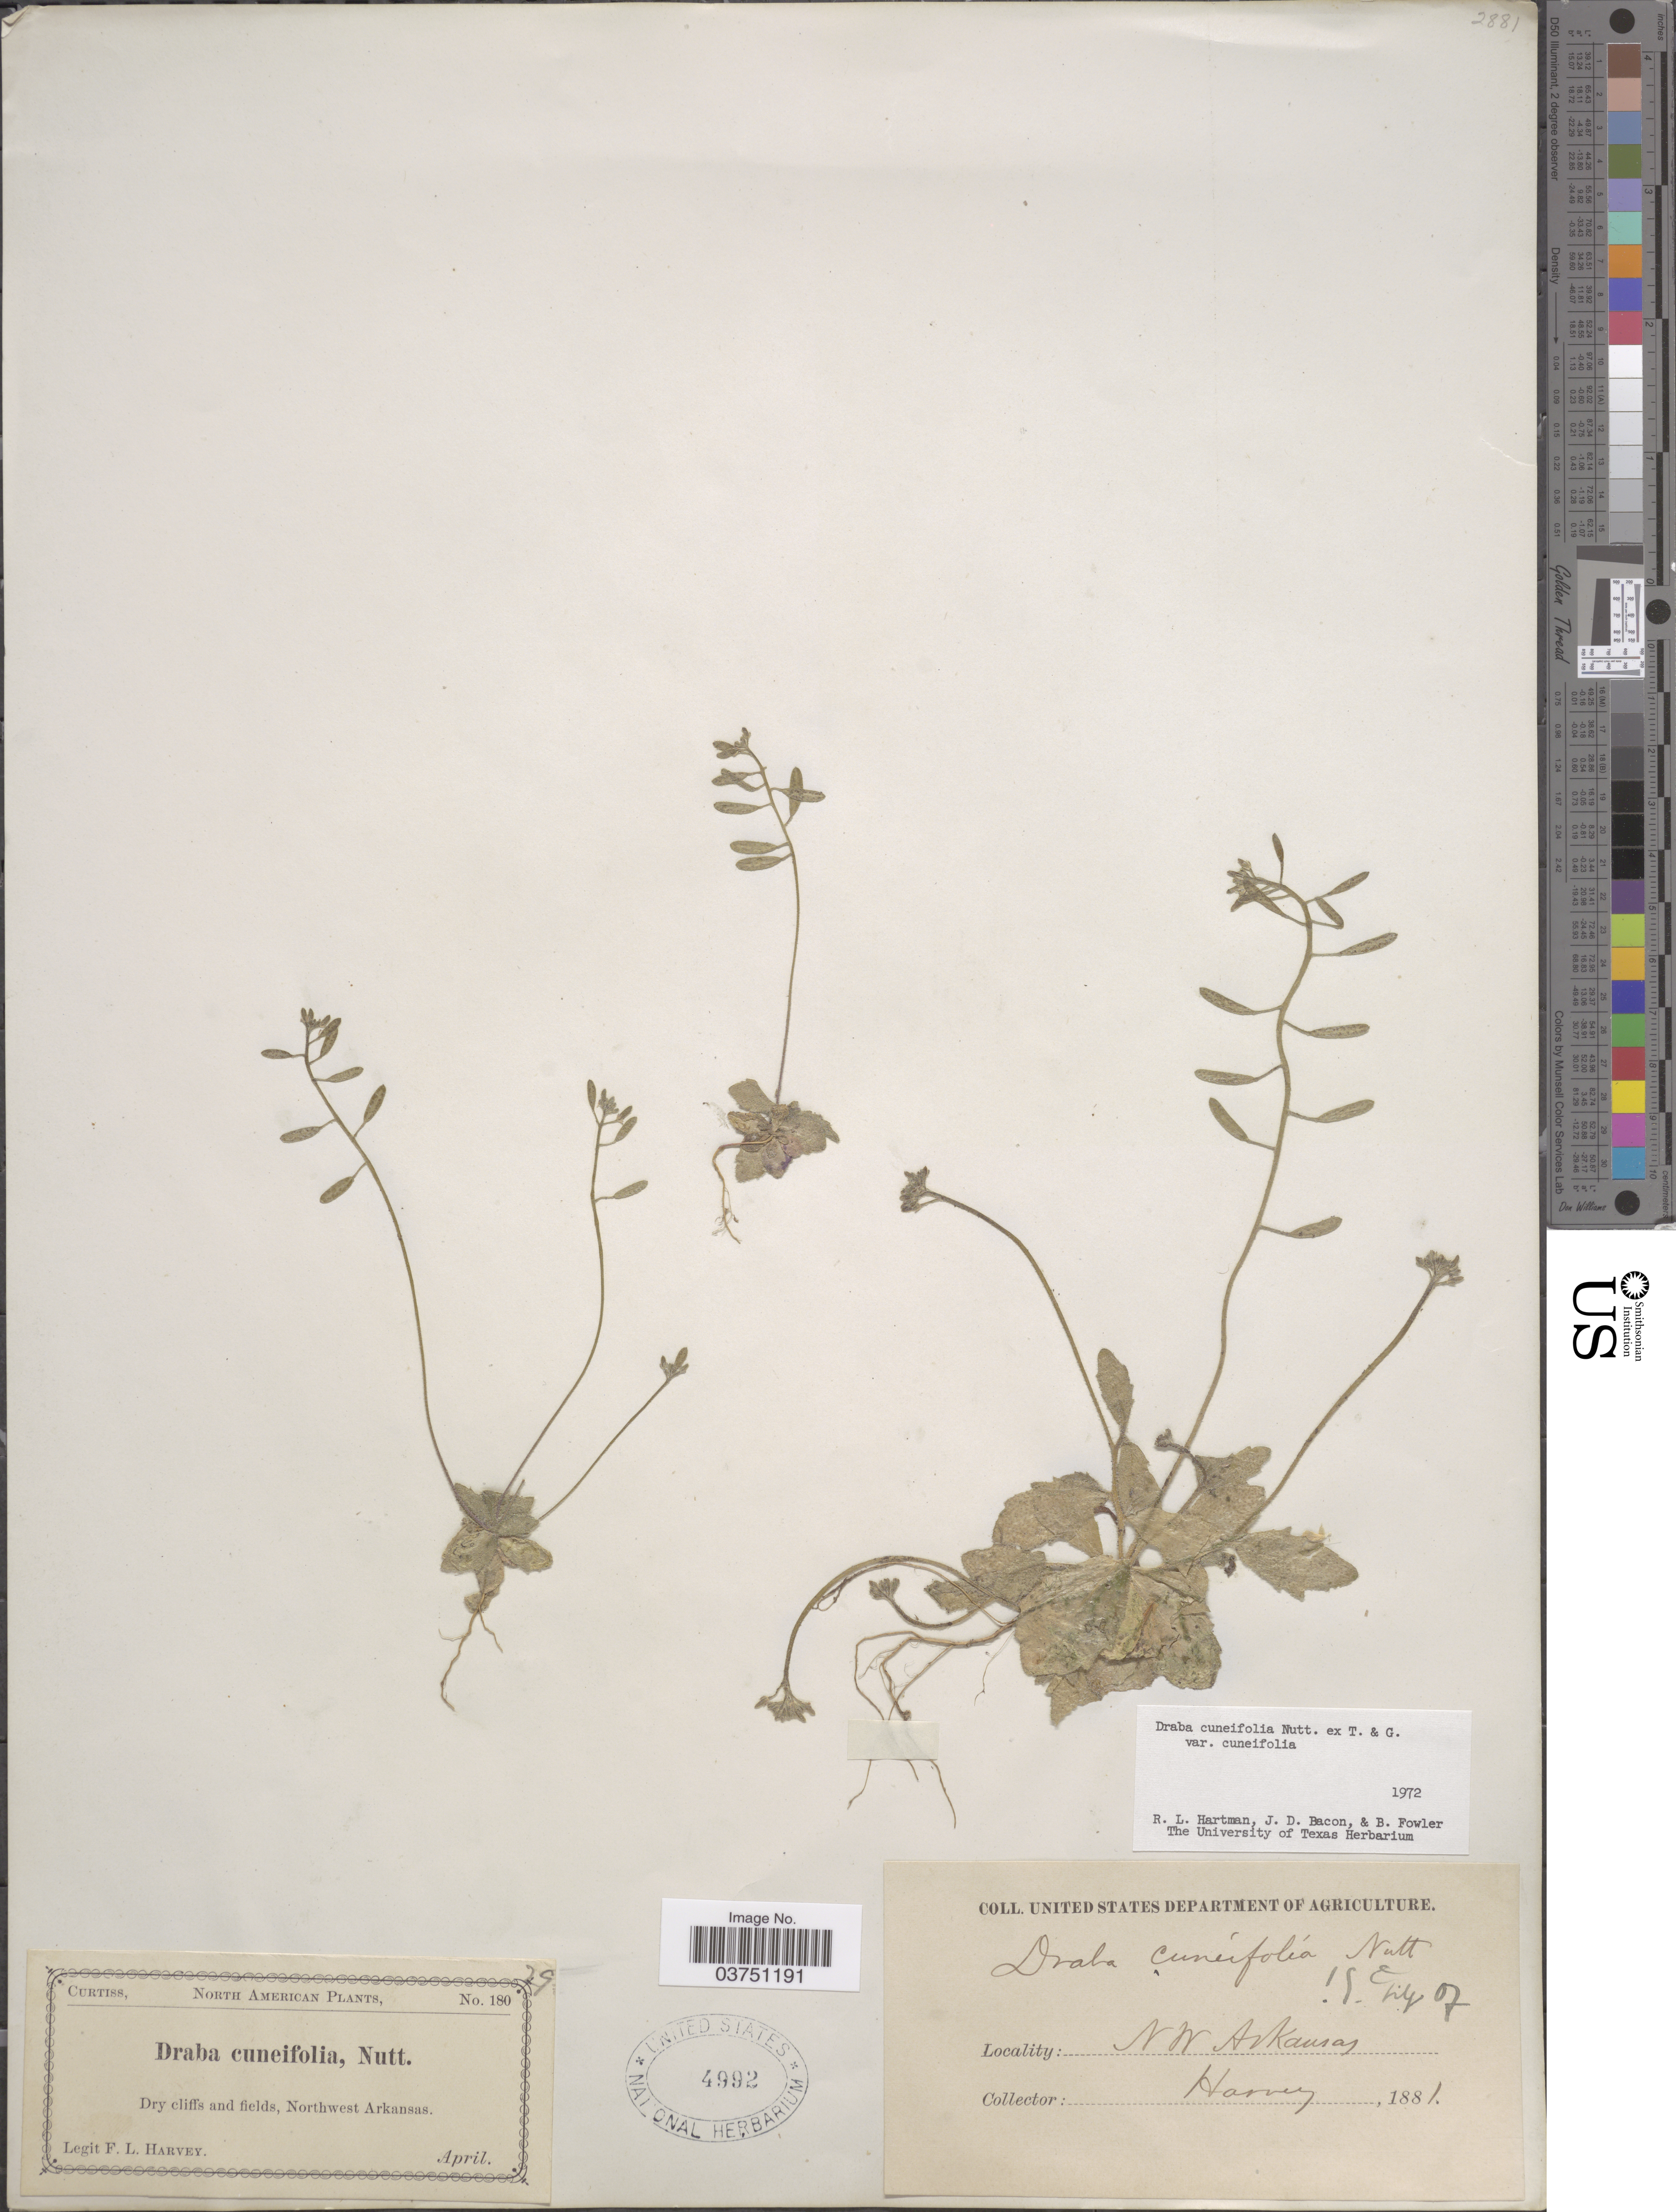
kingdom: Plantae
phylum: Tracheophyta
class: Magnoliopsida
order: Brassicales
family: Brassicaceae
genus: Draba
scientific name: Draba cuneifolia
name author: Nutt.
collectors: F. L. Harvey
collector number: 180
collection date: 1881-04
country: United States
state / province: Arkansas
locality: Northwest Arkansas.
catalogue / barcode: US 4992